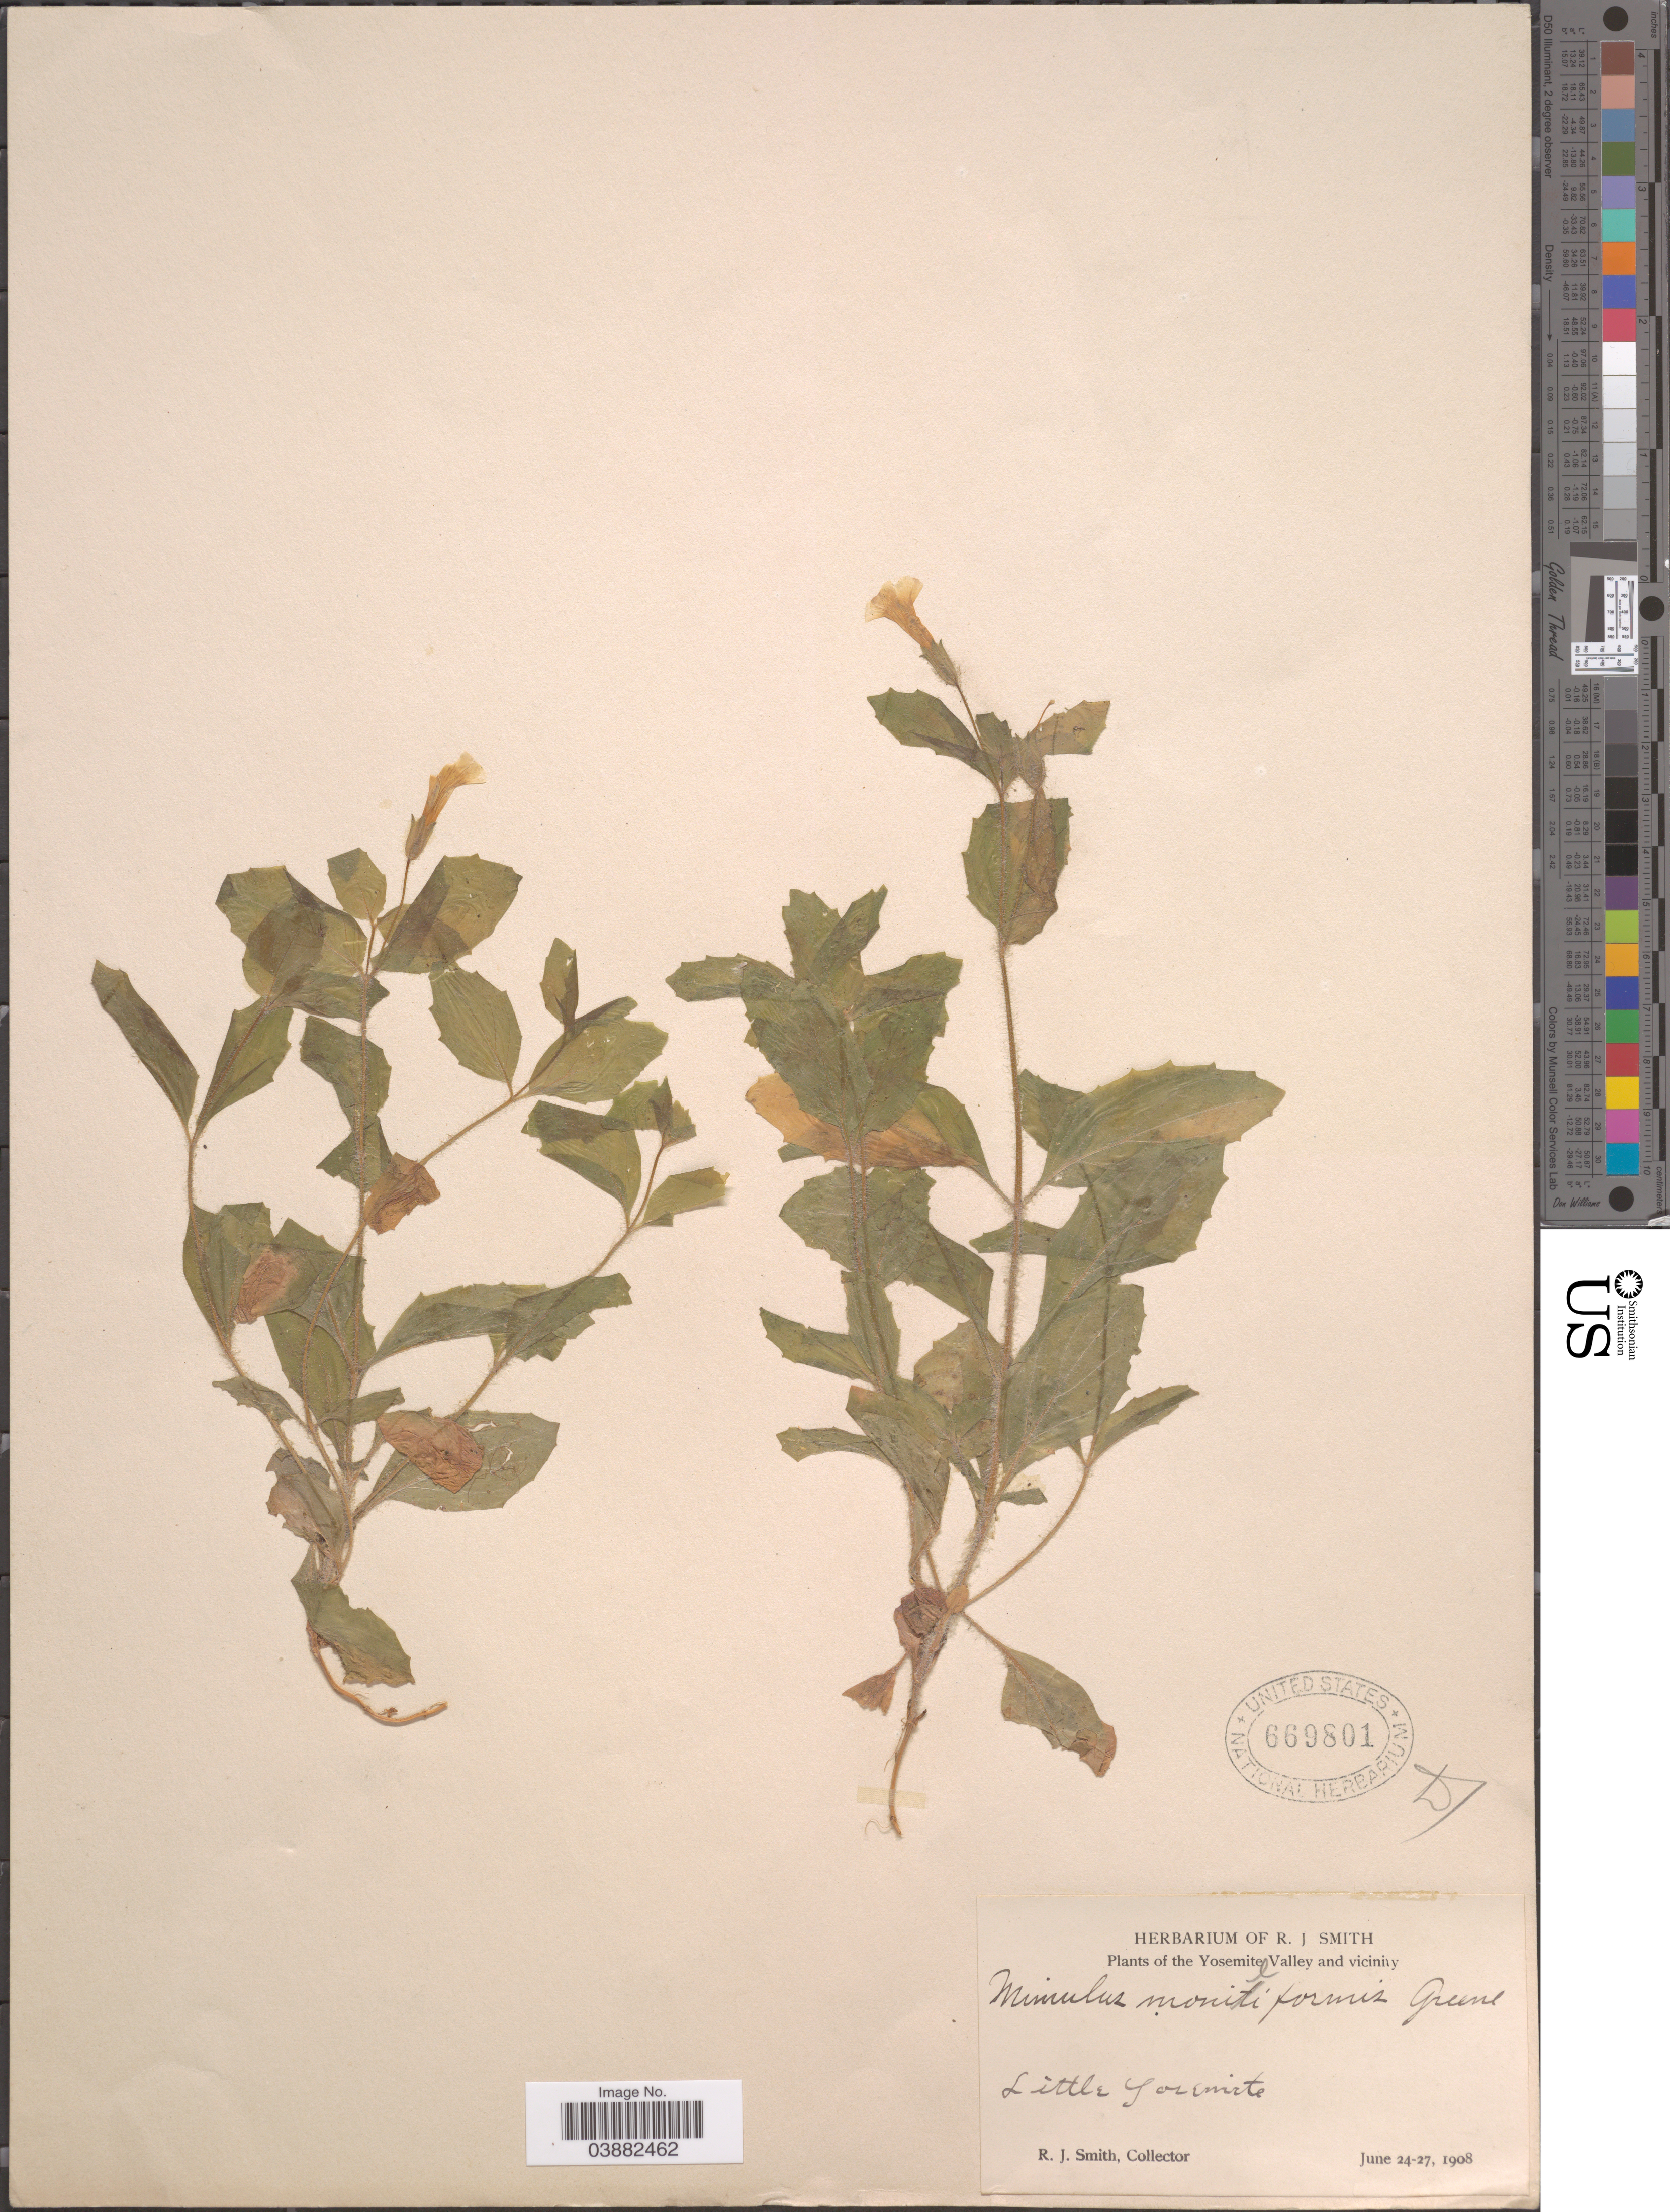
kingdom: Plantae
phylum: Tracheophyta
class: Magnoliopsida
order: Lamiales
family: Phrymaceae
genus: Mimulus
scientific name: Mimulus moniliformis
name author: Greene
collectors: R. J. Smith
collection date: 1908-06-24/1908-06-27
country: United States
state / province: California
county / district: Mariposa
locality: The Yosemite Valley and vicinity. Little Yosemite.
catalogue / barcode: US 669801